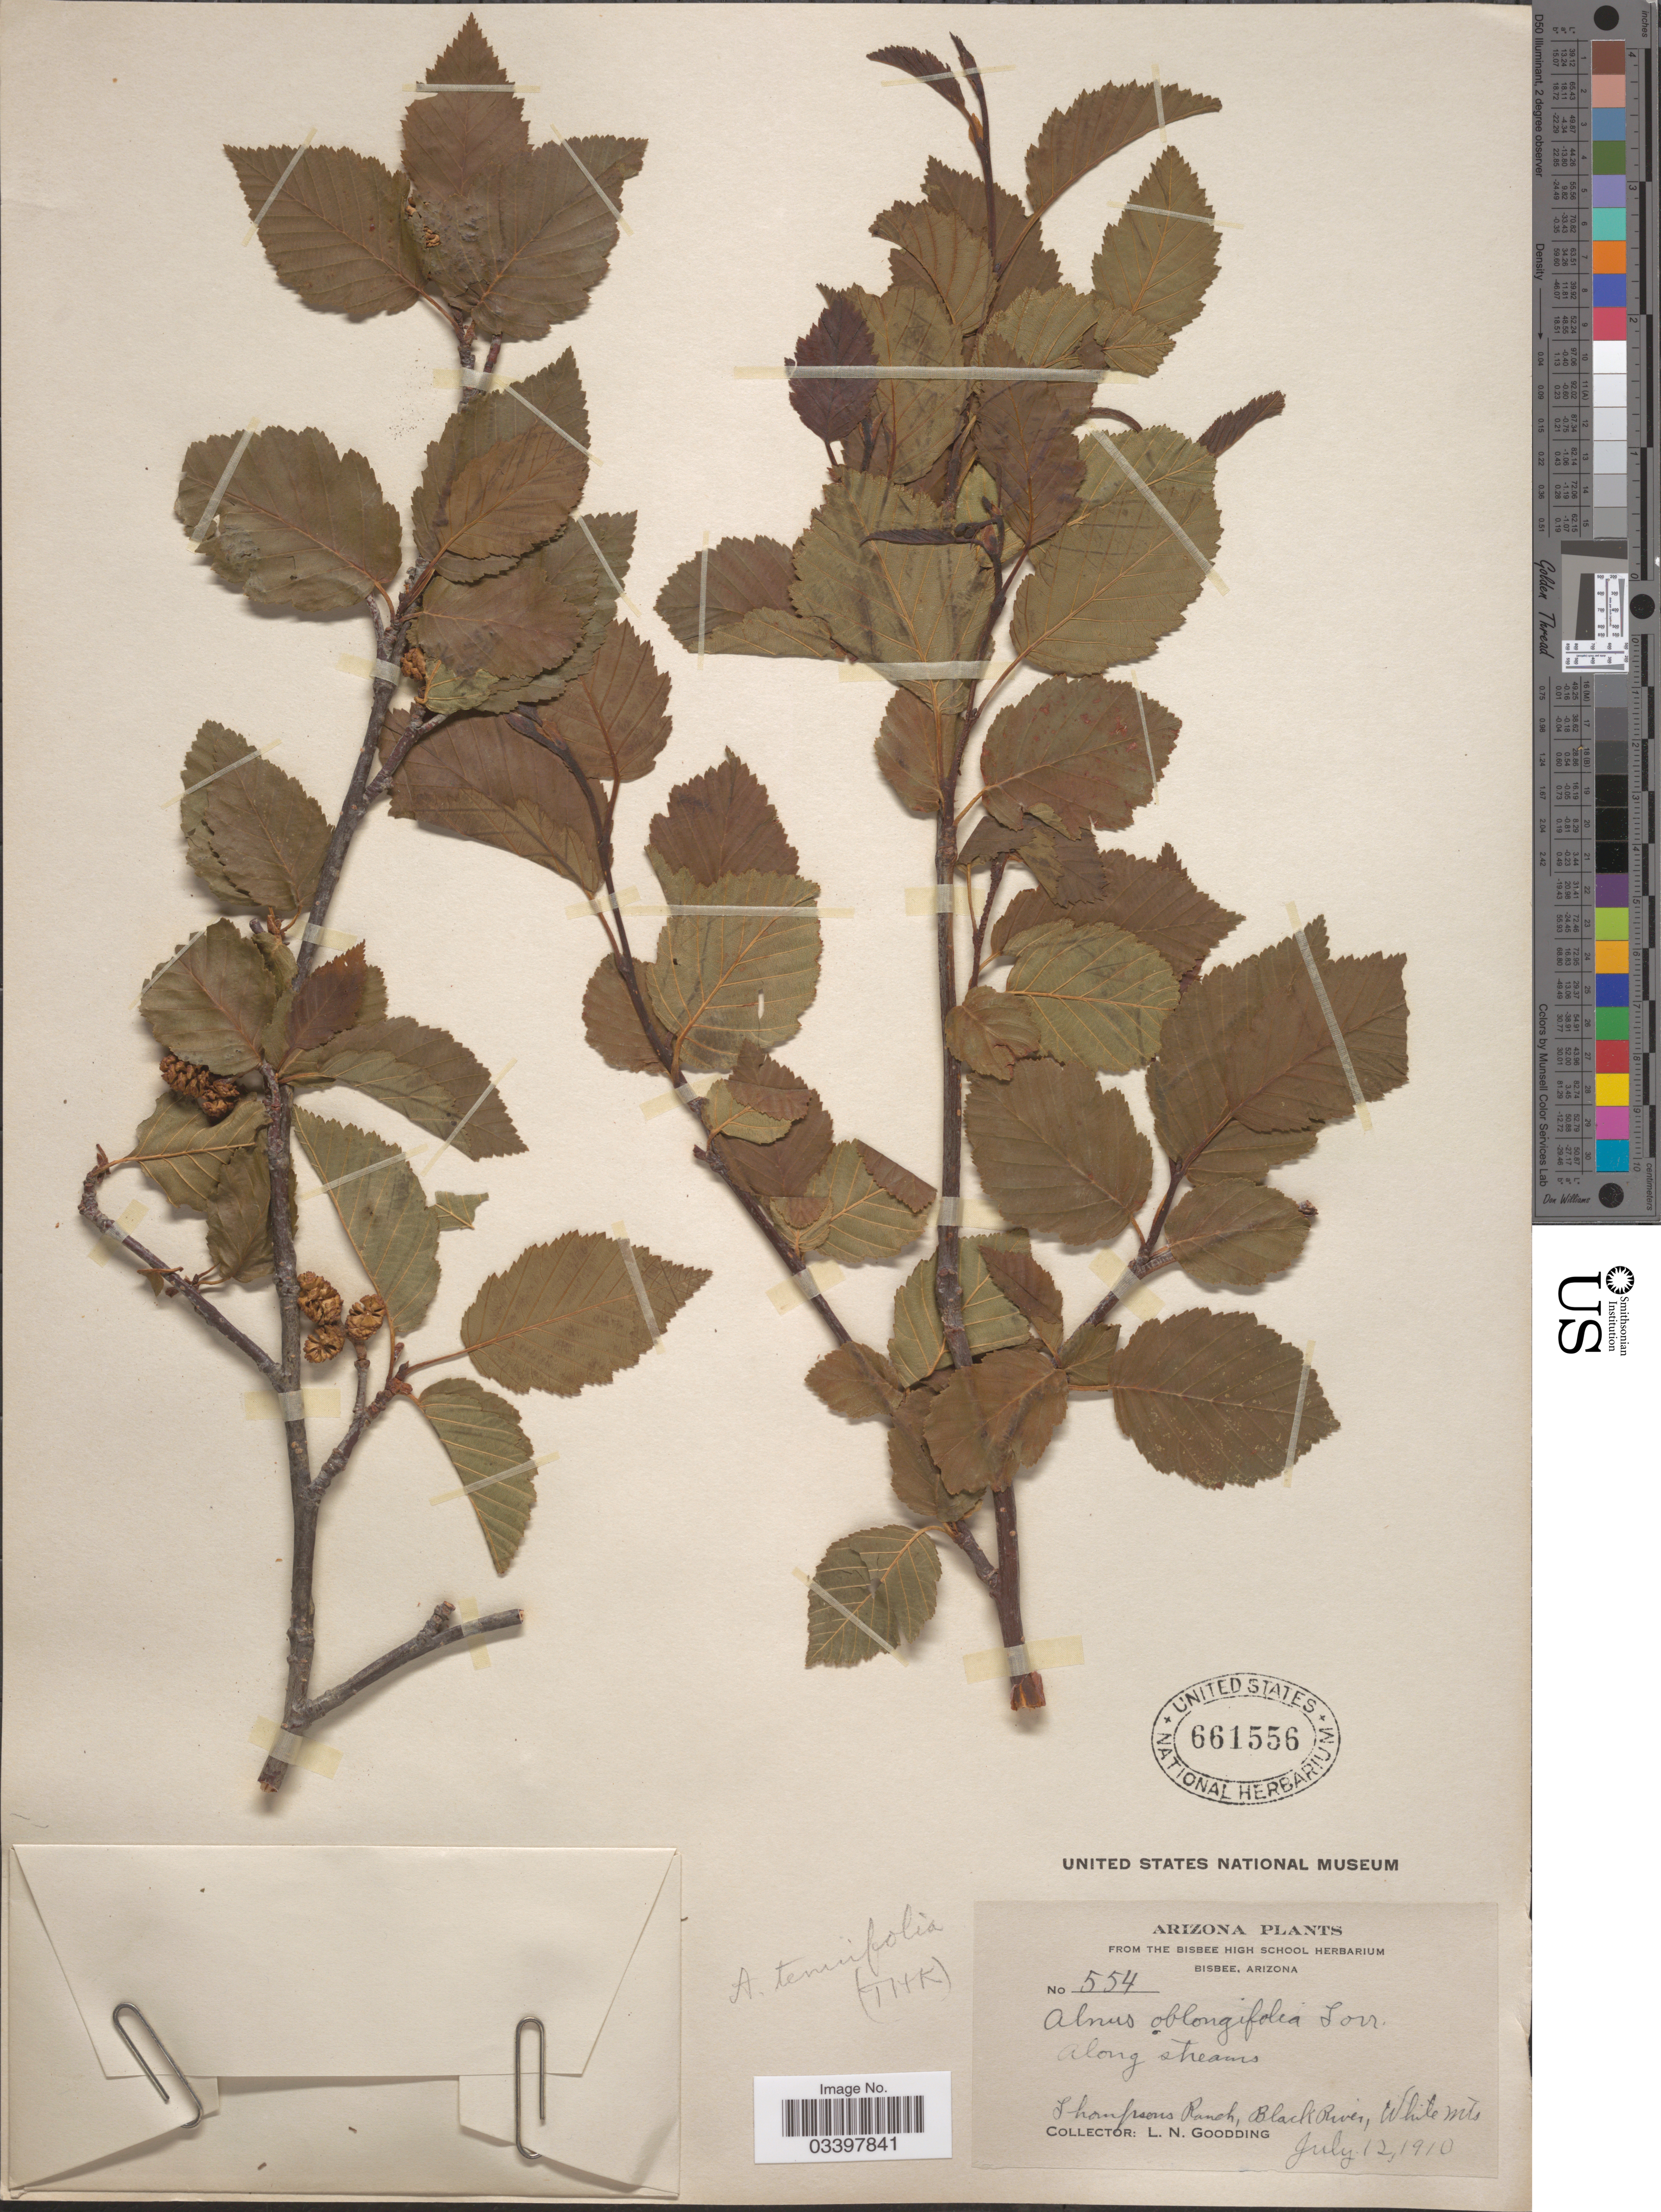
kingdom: Plantae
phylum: Tracheophyta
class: Magnoliopsida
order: Fagales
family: Betulaceae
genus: Alnus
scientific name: Alnus incana subsp. tenuifolia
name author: (Nutt.) Breitung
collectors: L. N. Goodding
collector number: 554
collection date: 1910-07-12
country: United States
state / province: Arizona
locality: Thompsons Ranch, Black River, White Mts.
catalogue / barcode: US 661556